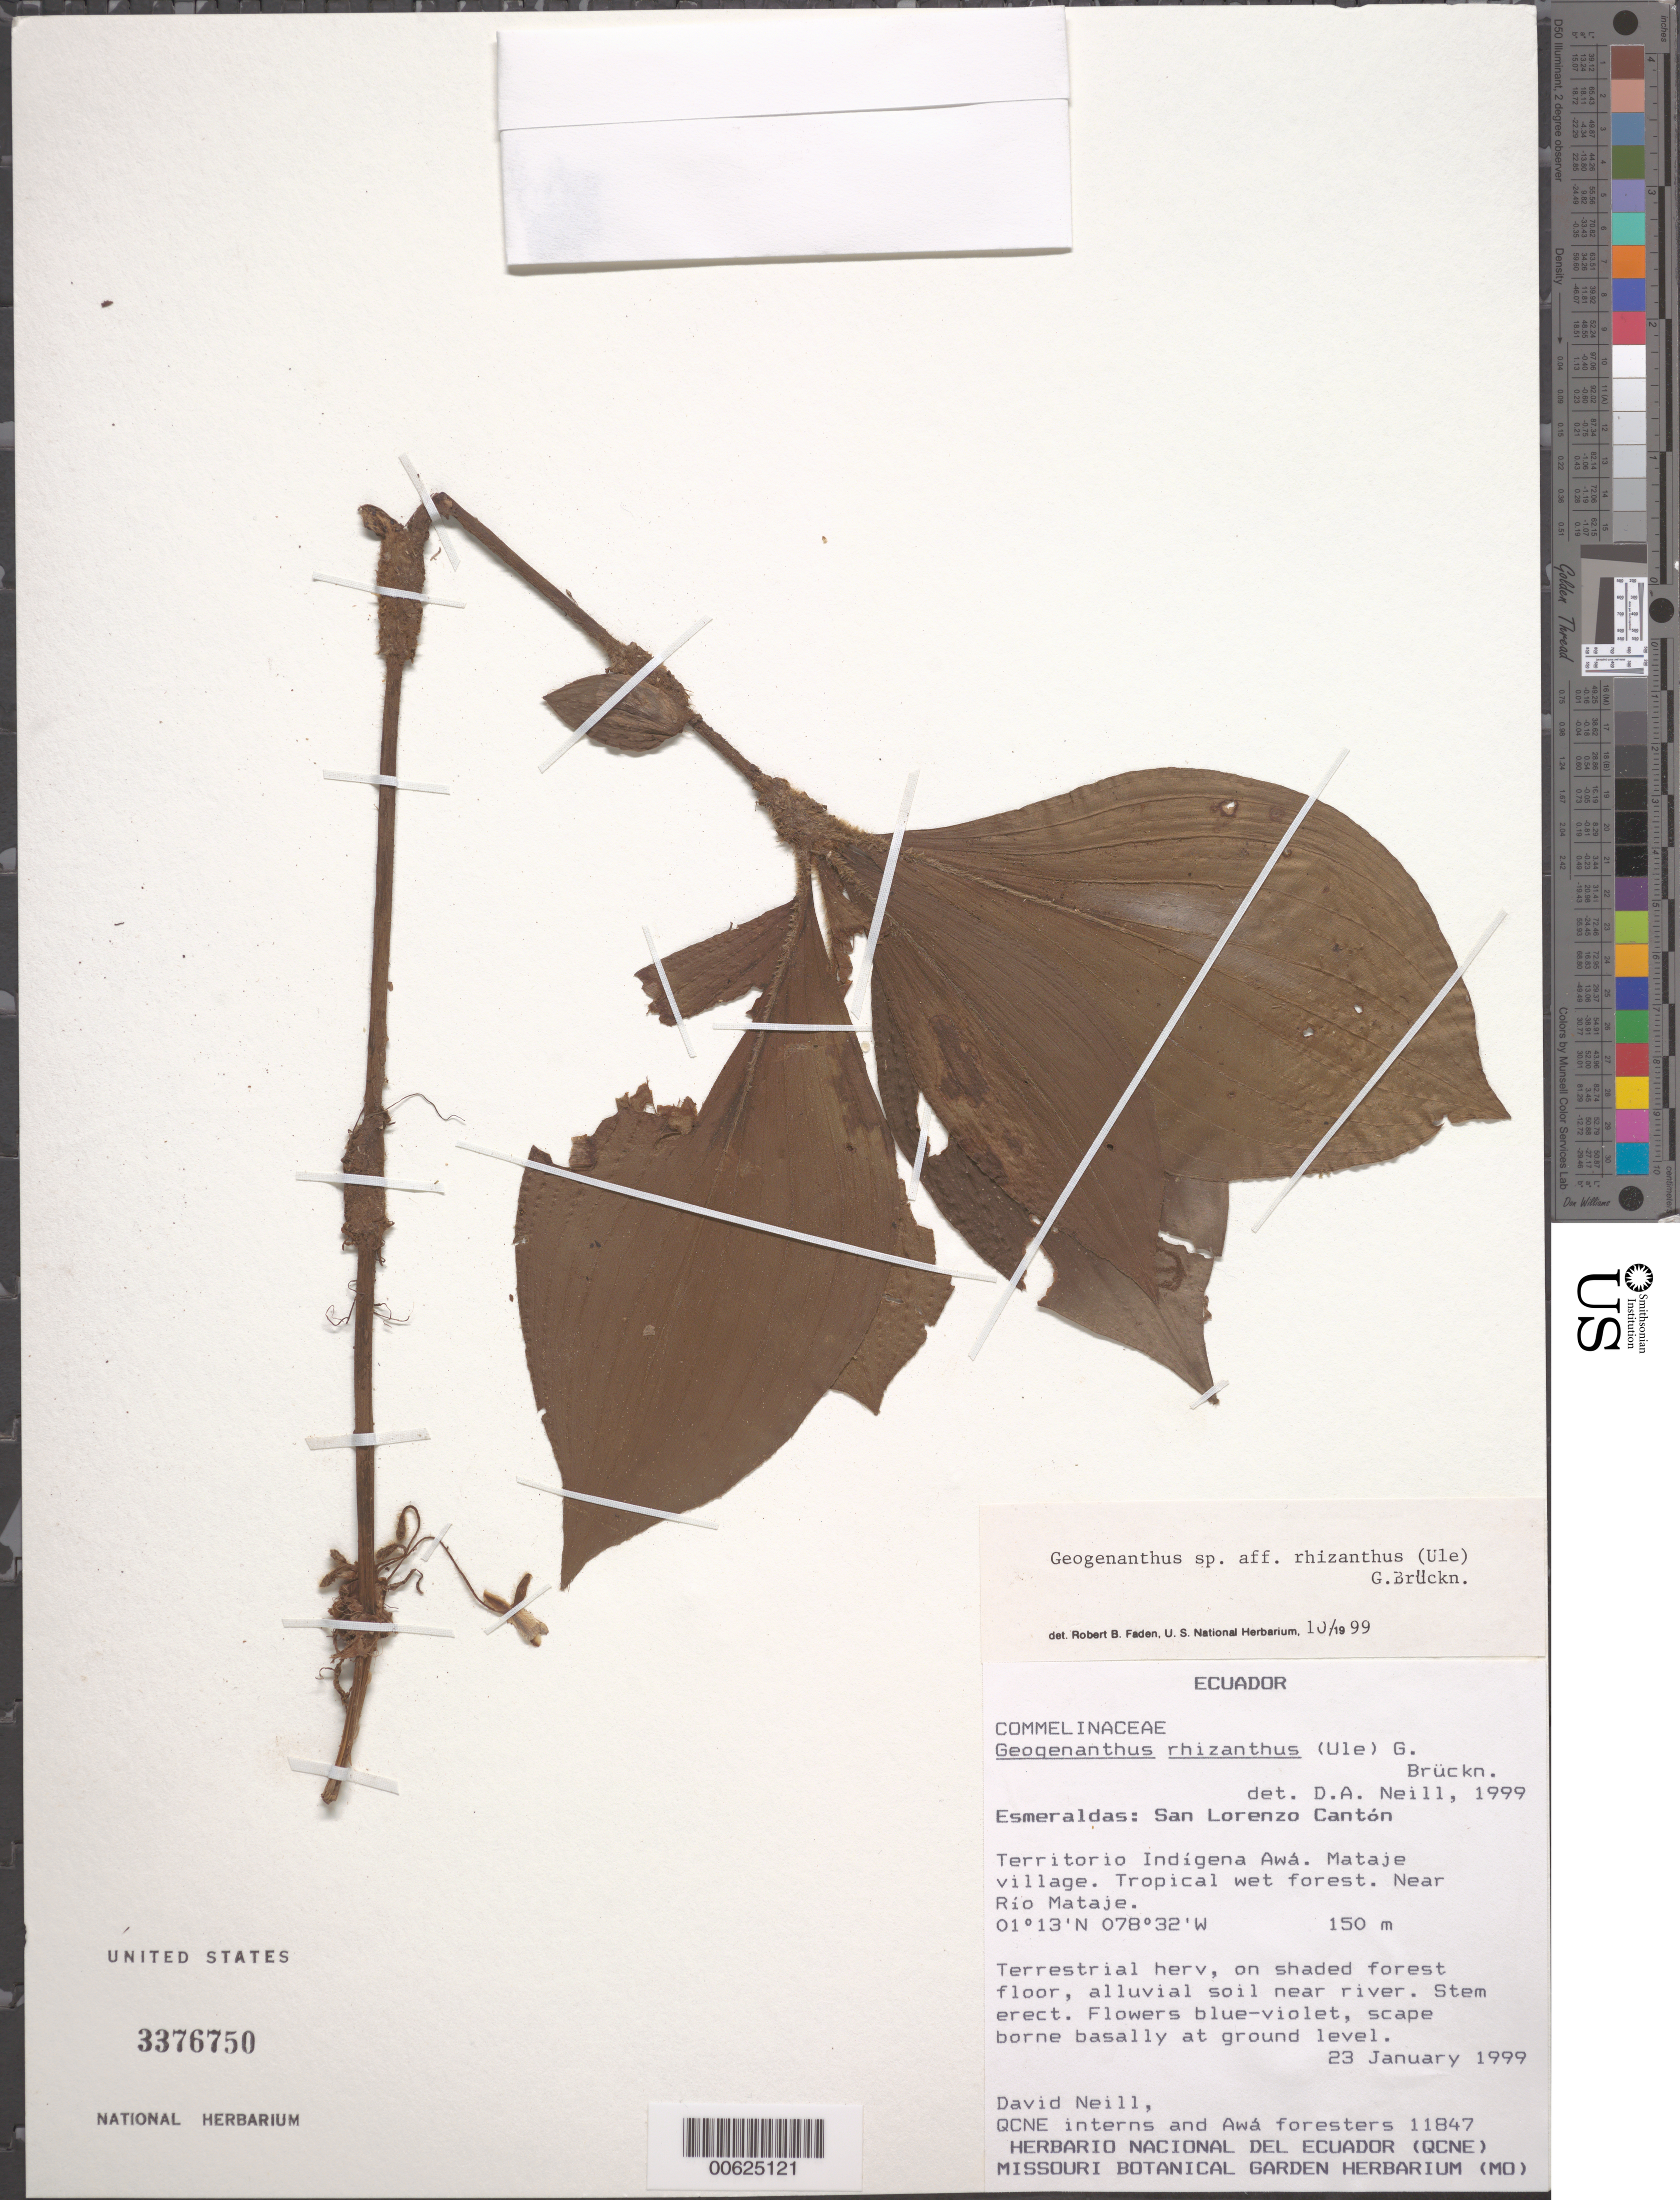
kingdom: Plantae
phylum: Tracheophyta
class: Liliopsida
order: Commelinales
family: Commelinaceae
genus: Geogenanthus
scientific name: Geogenanthus rhizanthus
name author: (Ule) G. Brückn.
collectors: D. A. Neill & QCNE interns & Awa Foresters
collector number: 11847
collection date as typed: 23 Jan 1999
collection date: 1999-01-23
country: Ecuador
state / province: Esmeraldas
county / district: San Lorenzo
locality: San Lorenzo Canton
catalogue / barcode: US 3376750